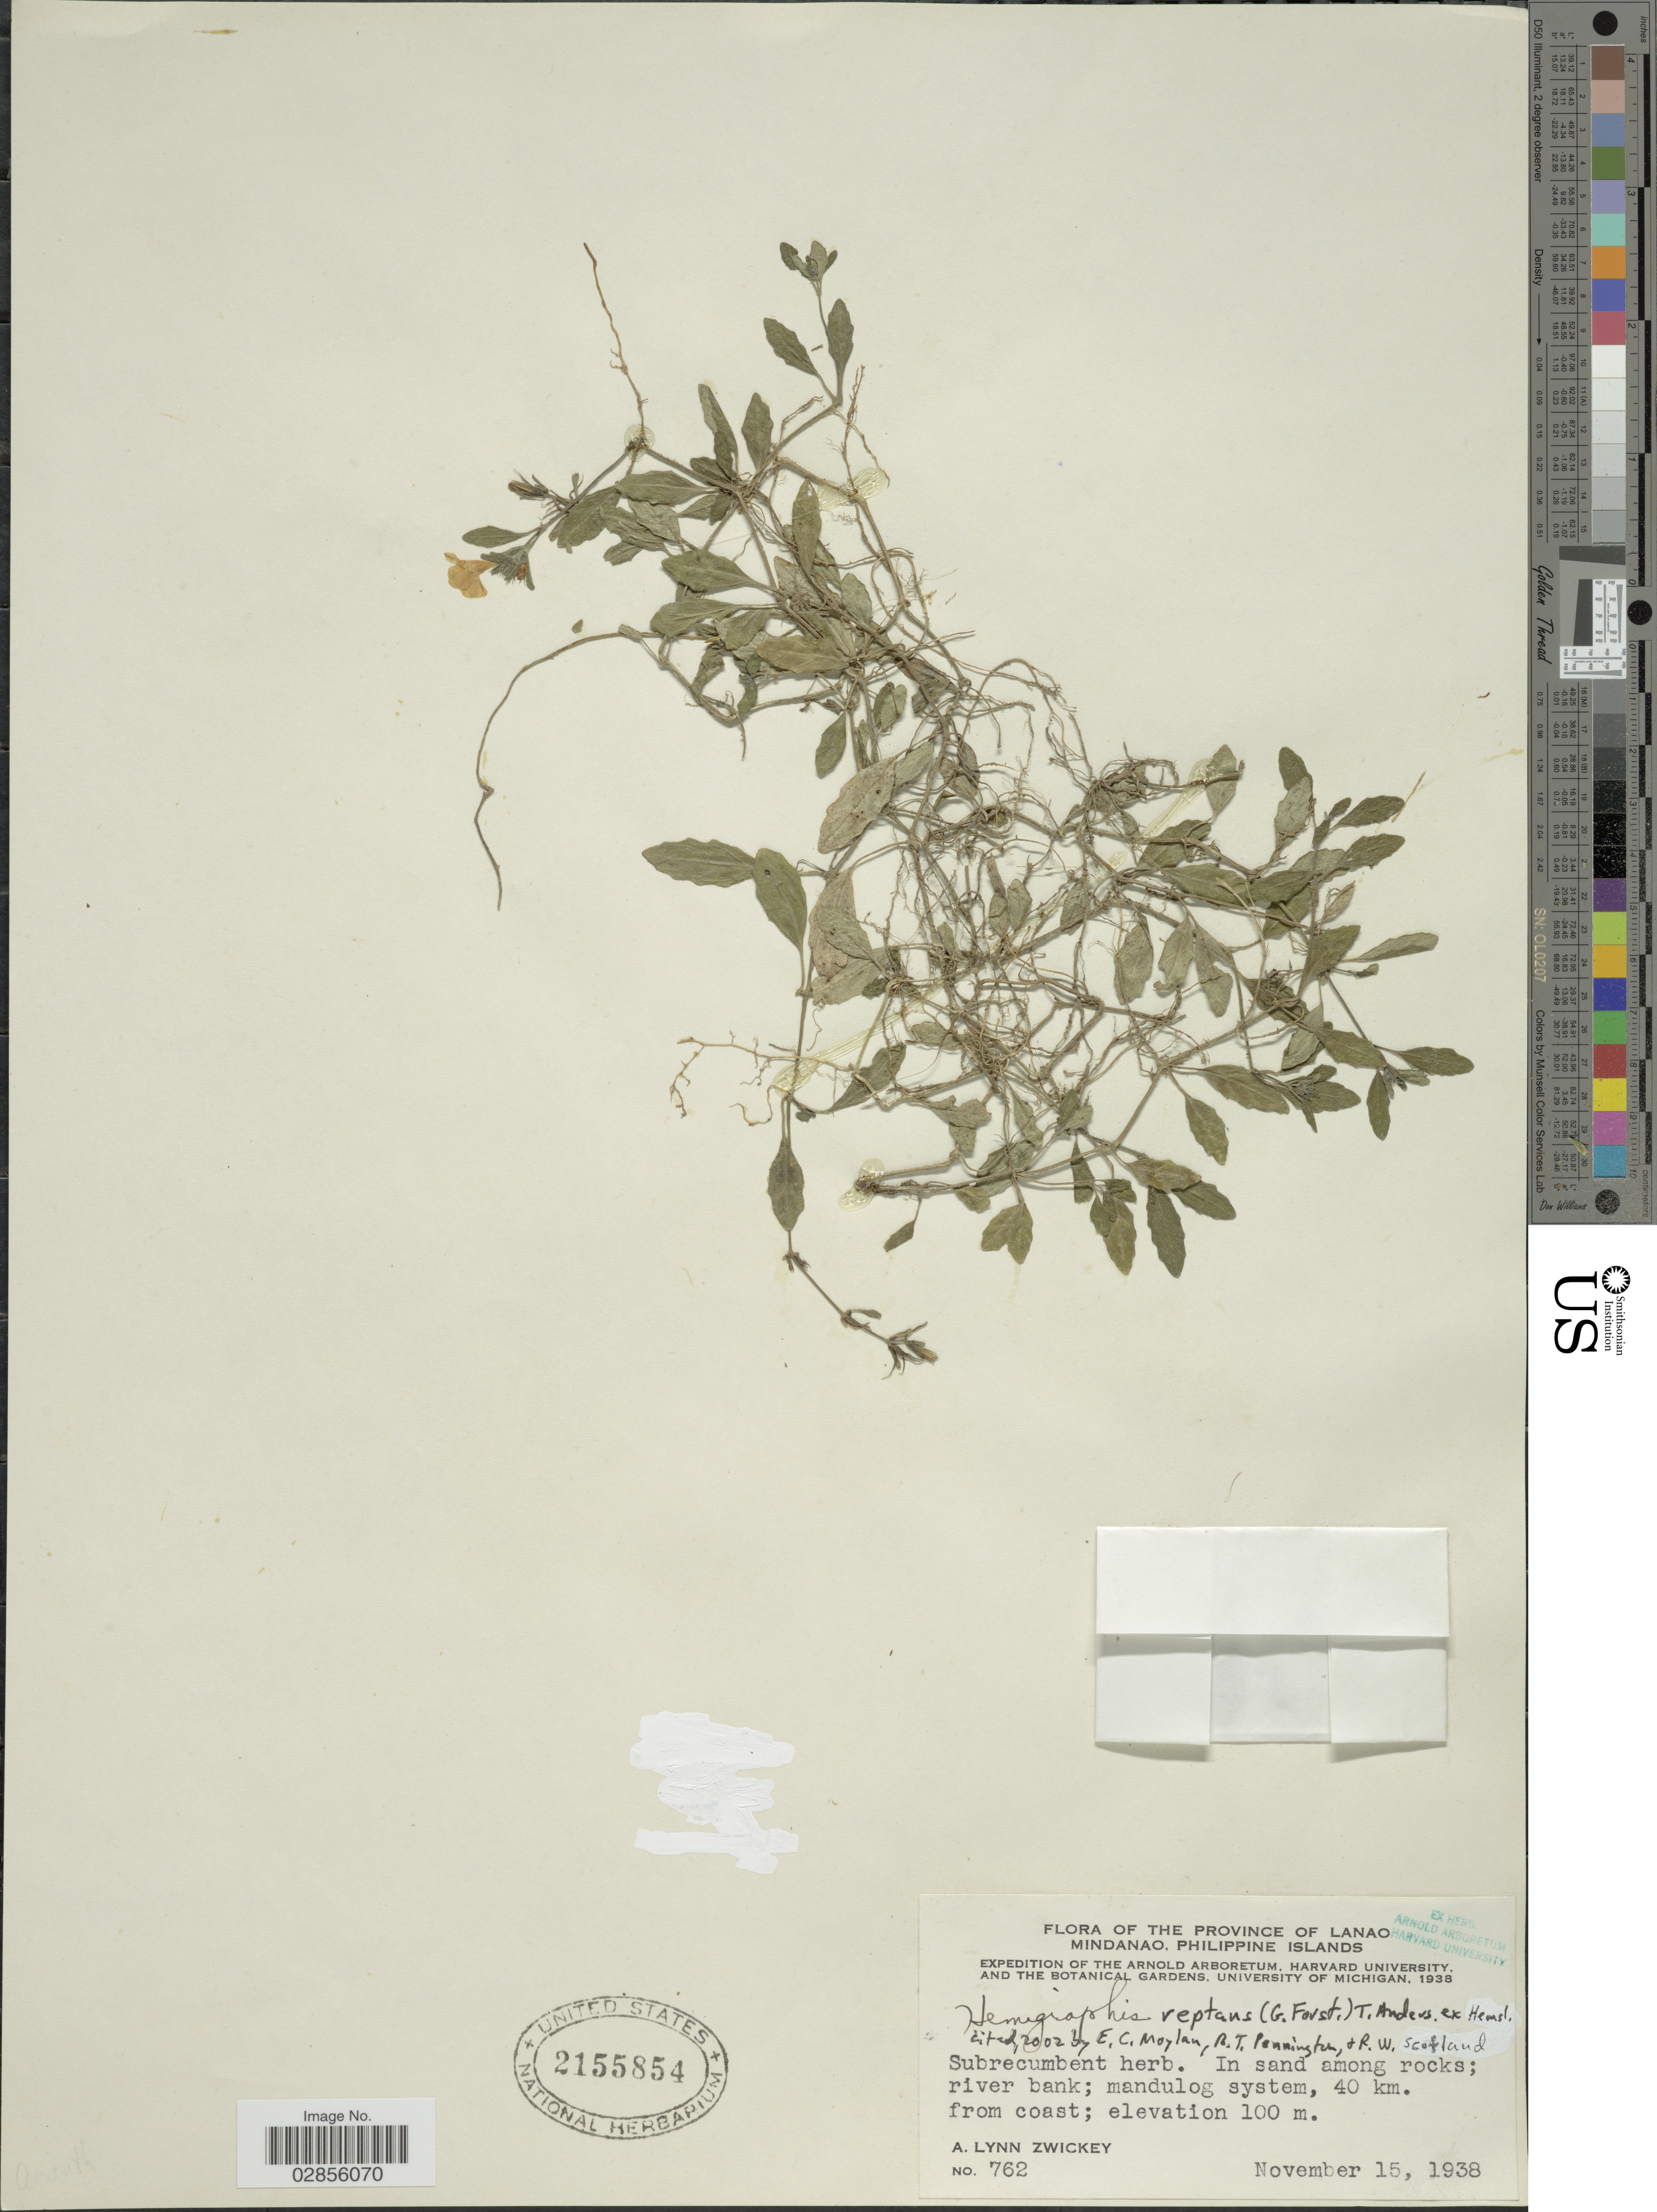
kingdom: Plantae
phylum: Tracheophyta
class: Magnoliopsida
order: Lamiales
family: Acanthaceae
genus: Hemigraphis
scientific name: Hemigraphis reptans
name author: (G. Forst.) T. Anderson ex Hemsl.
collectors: A. Zwickey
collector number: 762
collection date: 1938-11-15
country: Philippines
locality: The Province of Lanao. Mindanao, Philippine Islands. Mandulog system, 40 km. from coast.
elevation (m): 100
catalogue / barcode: US 2155854